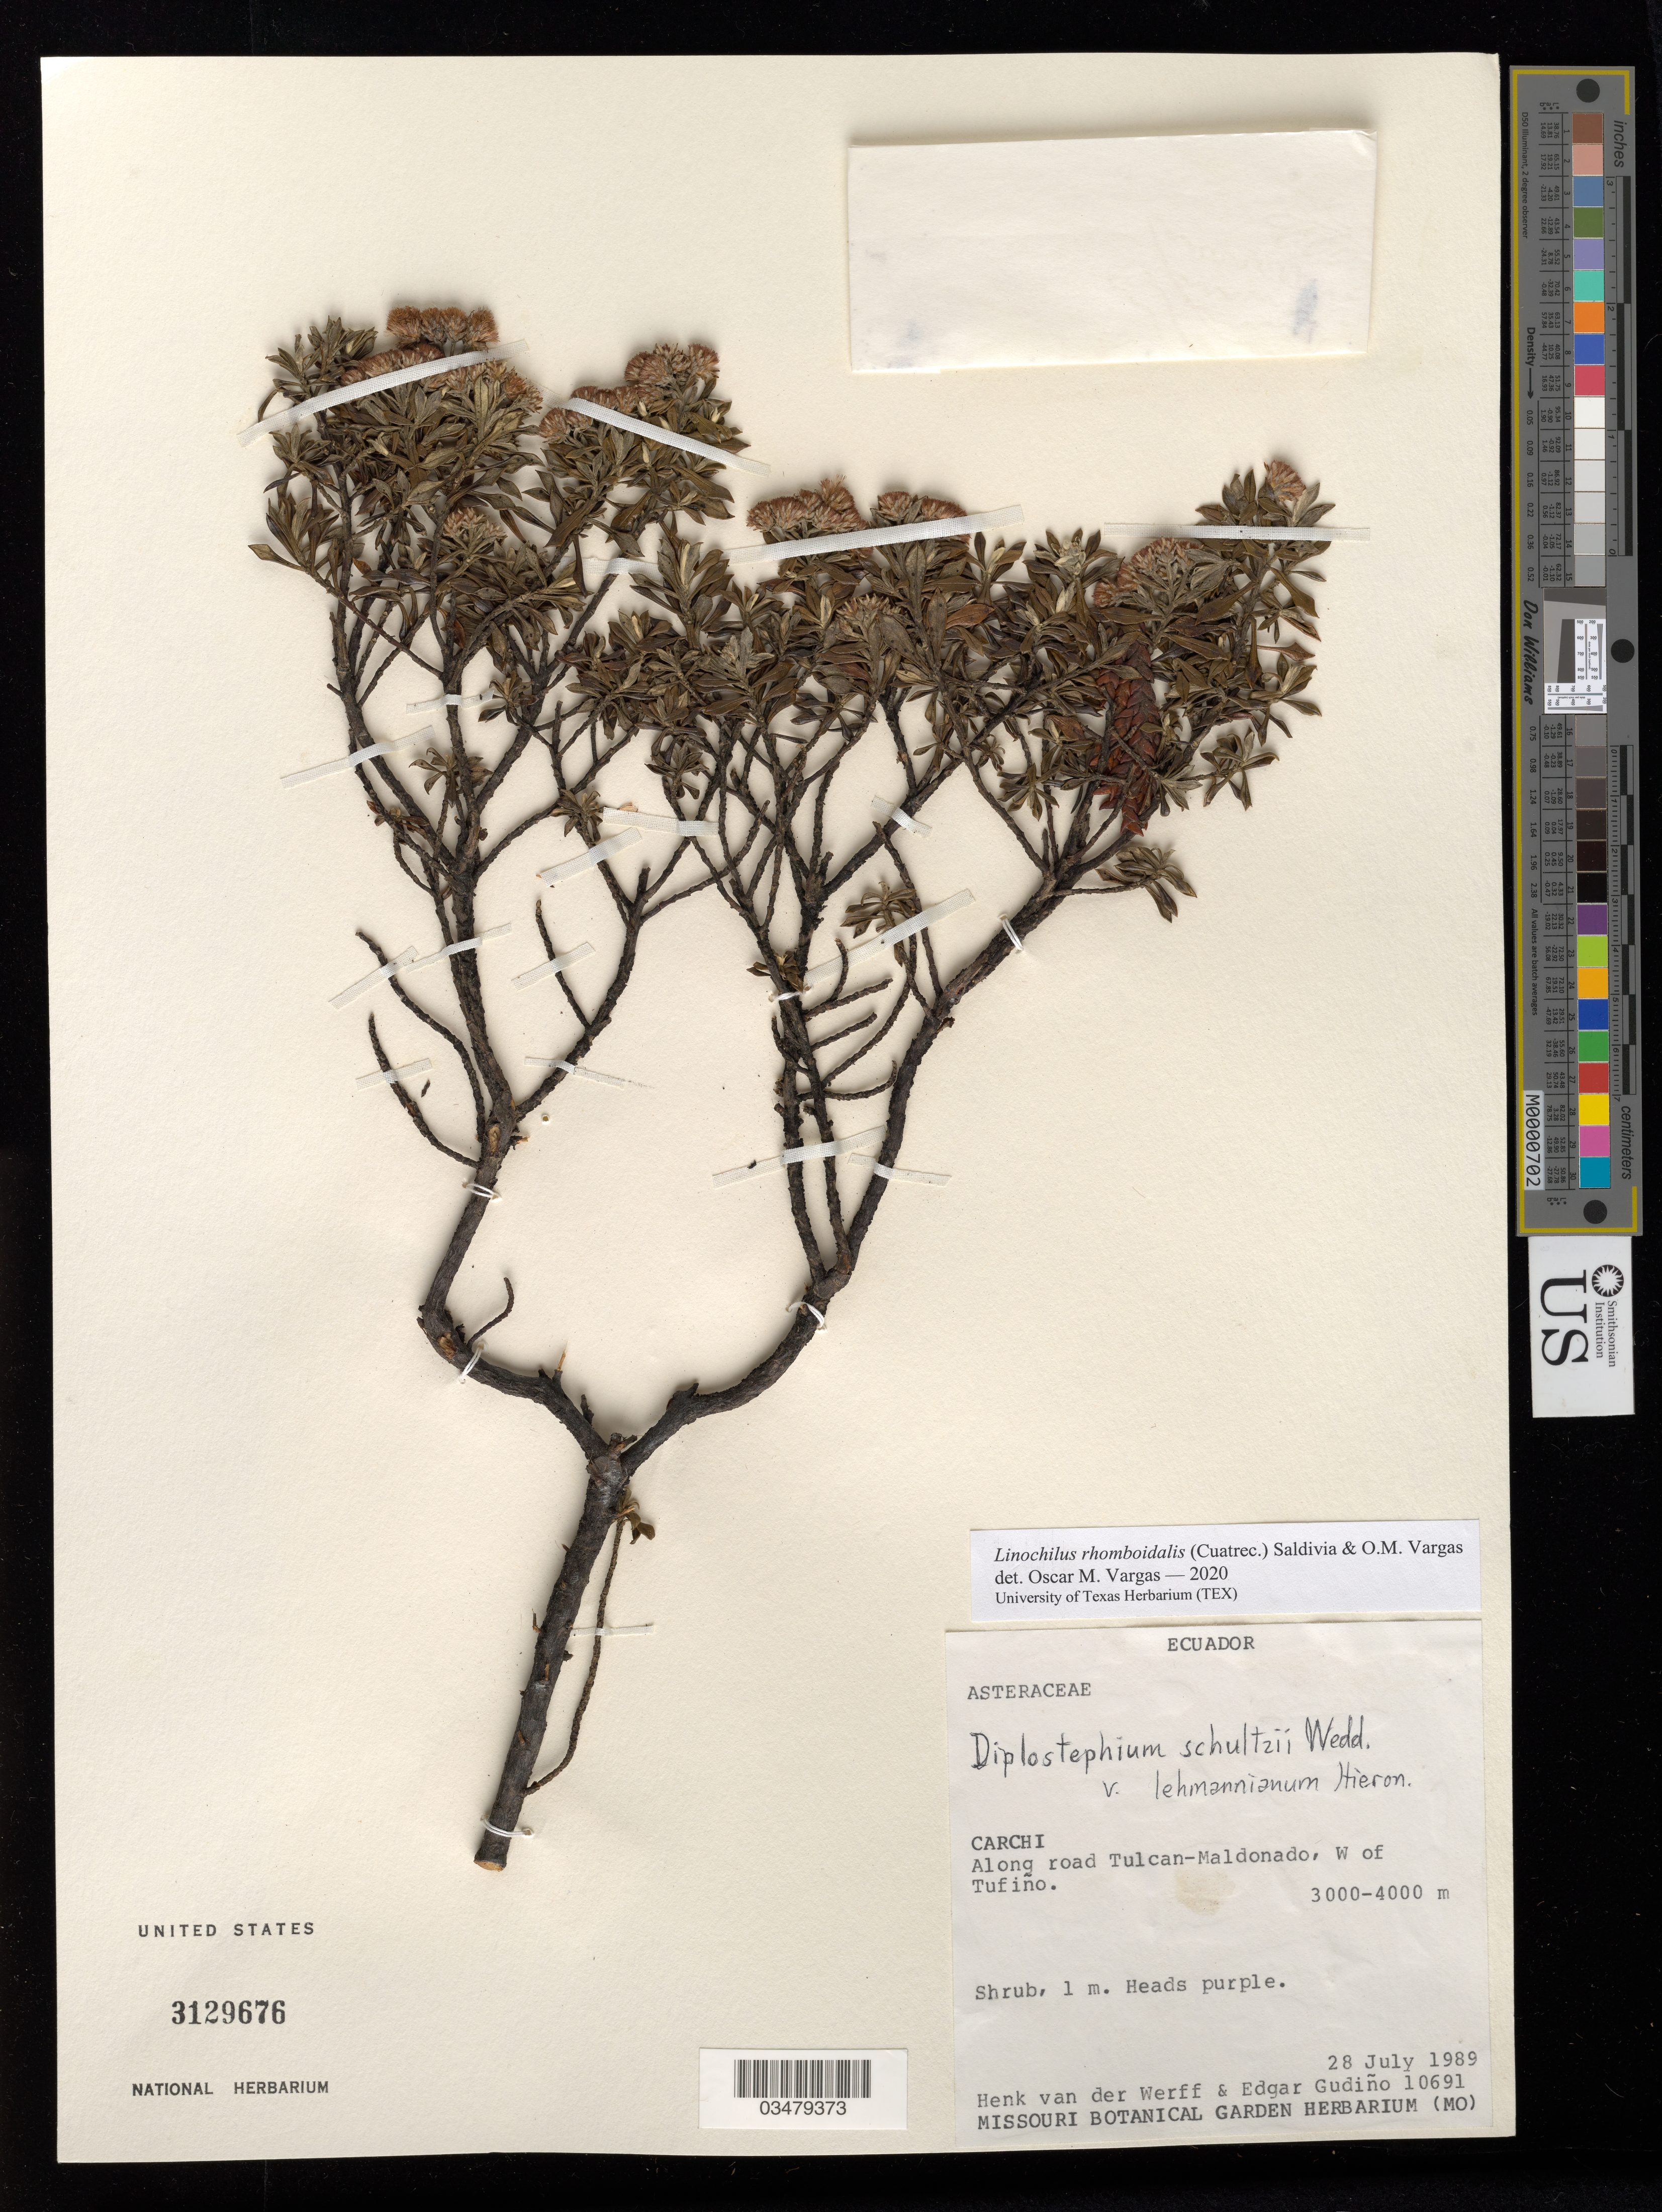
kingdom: Plantae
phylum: Tracheophyta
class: Magnoliopsida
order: Asterales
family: Asteraceae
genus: Linochilus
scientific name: Linochilus rhomboidalis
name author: (Cuatrec.) Saldivia & O.M. Vargas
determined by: Vargas, Oscar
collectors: H. van der Werff & E. Gudiño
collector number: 10691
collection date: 1989-07-28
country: Ecuador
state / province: Carchi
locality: Along road Tulcan-Maldonado, W of Tufino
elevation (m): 3000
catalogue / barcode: US 3129676